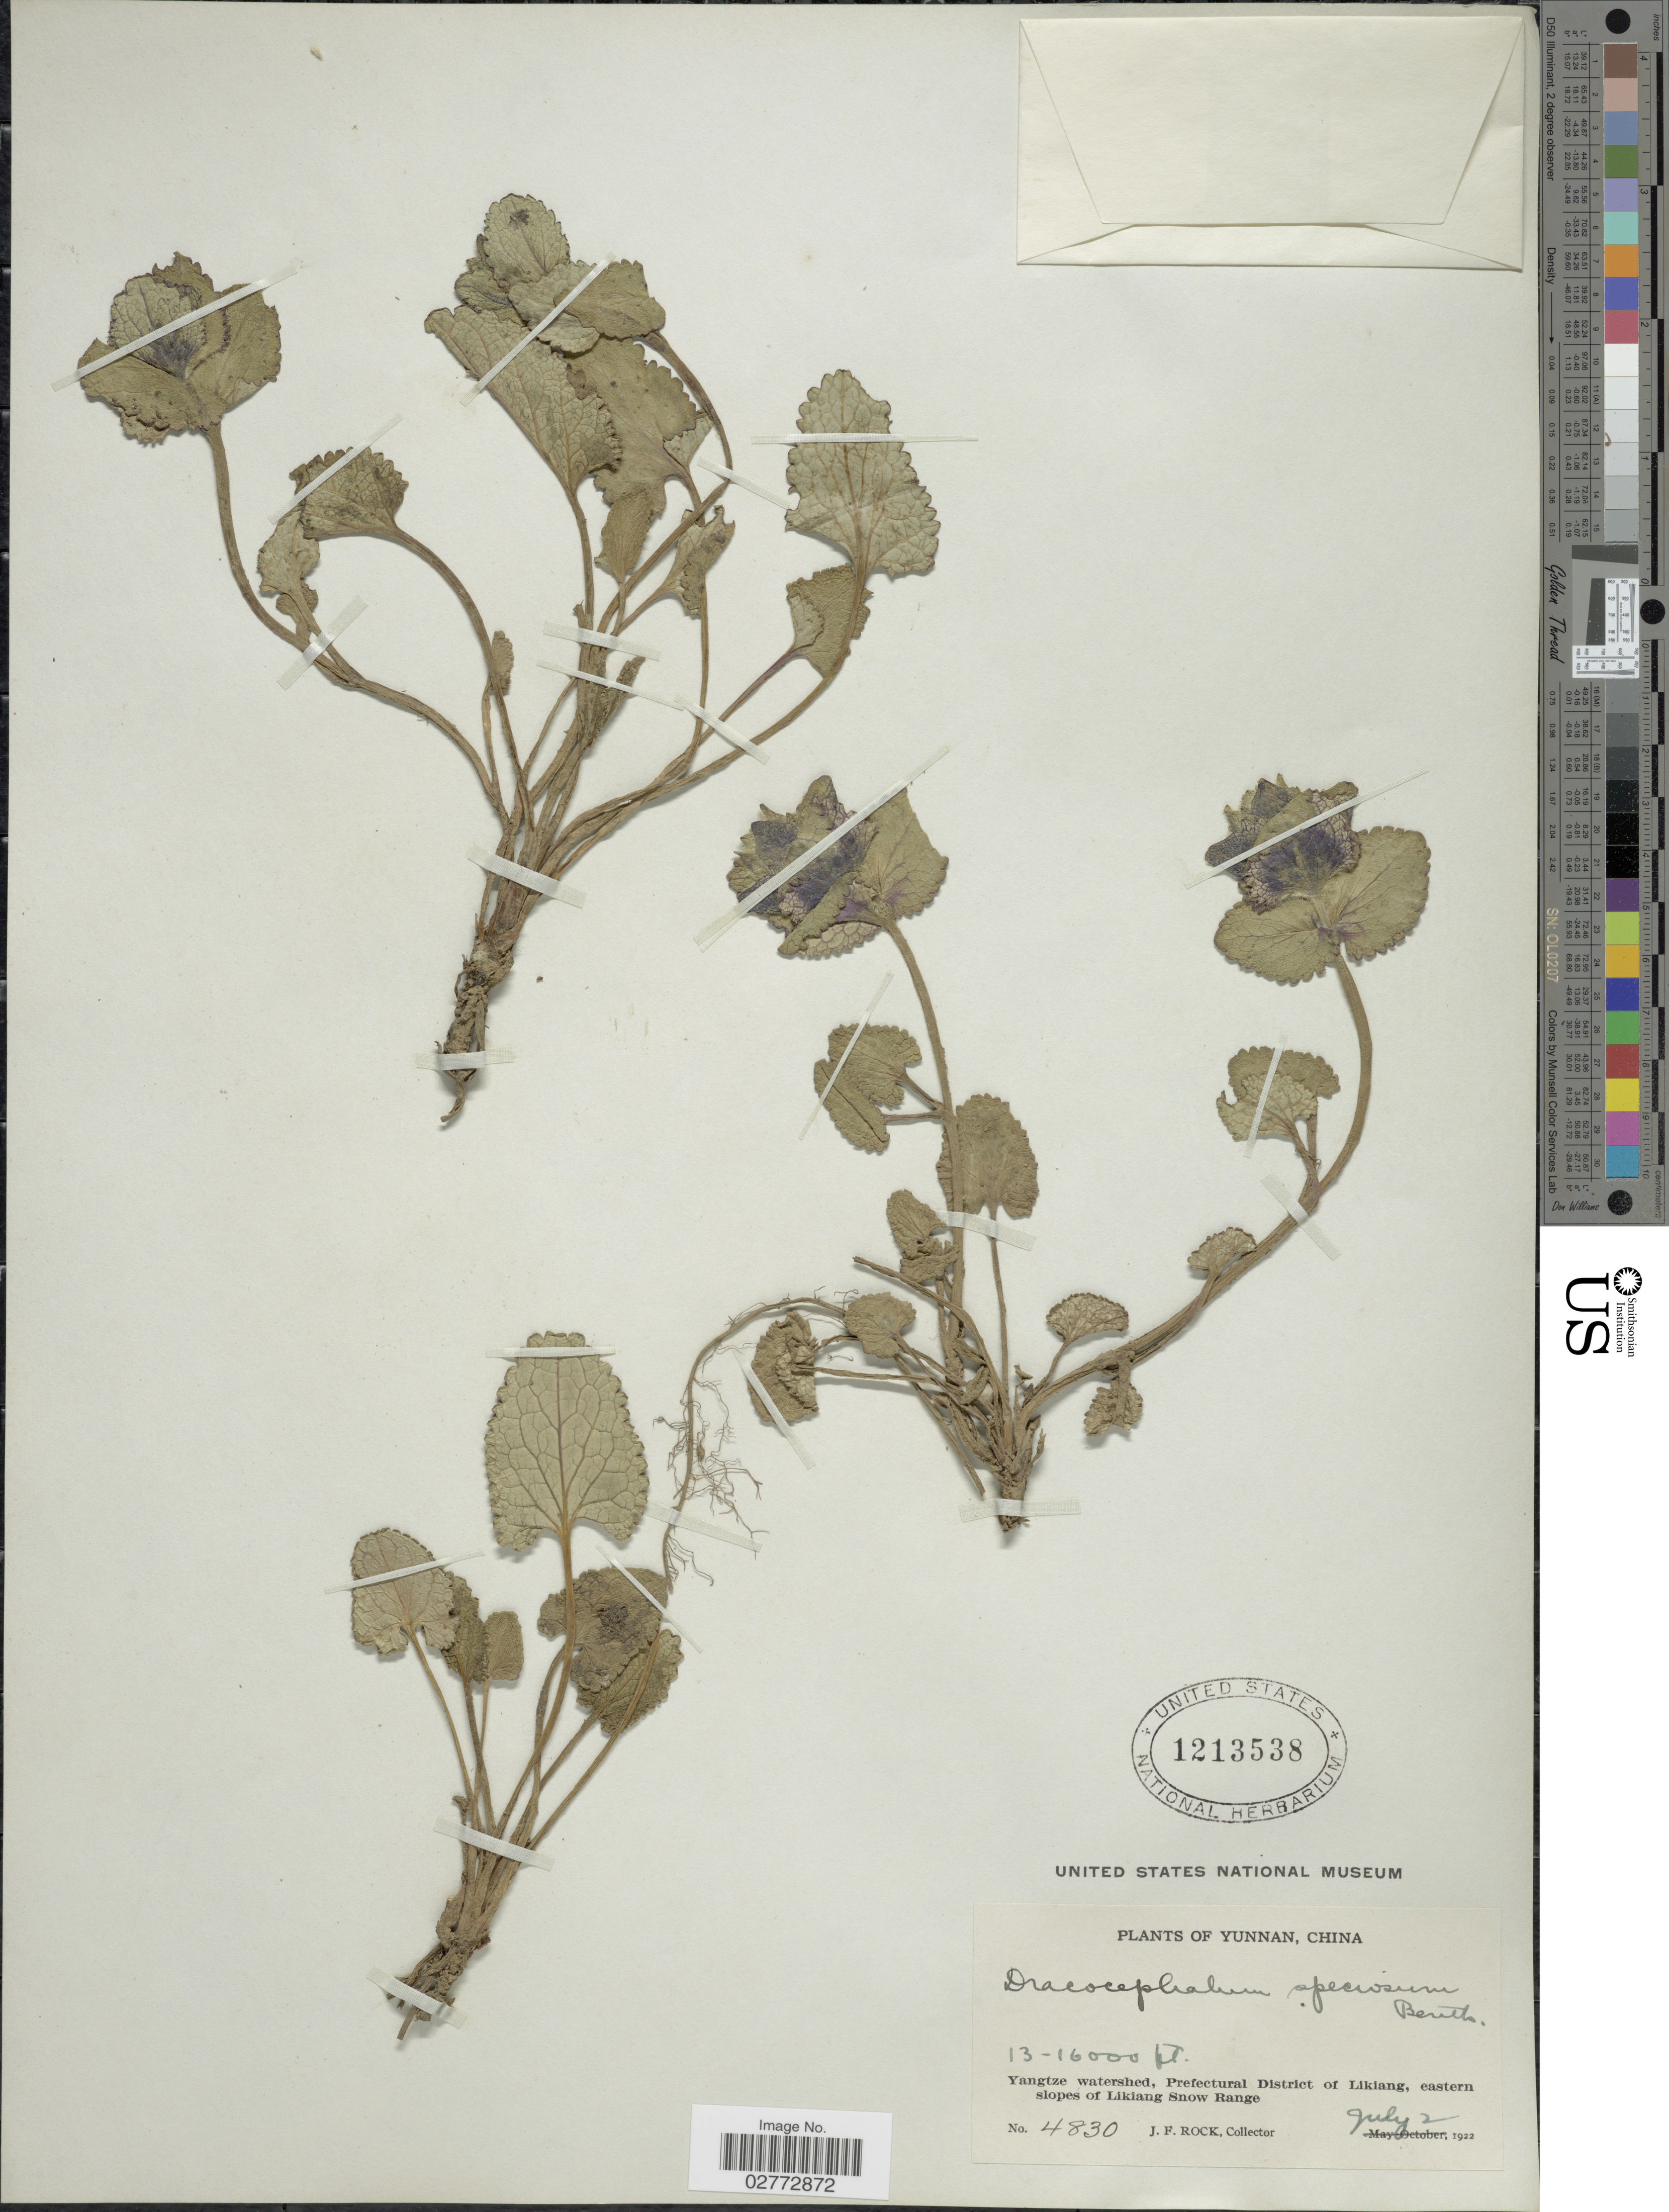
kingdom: Plantae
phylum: Tracheophyta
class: Magnoliopsida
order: Lamiales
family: Lamiaceae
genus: Dracocephalum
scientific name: Dracocephalum speciosum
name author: Sweet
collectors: J. Rock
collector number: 4830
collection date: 1922-07-02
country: China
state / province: Yunnan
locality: Yangtze watershed, Prefectural District of Likiang, eastern slopes of Likiang Snow Range.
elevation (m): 3962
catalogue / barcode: US 1213538